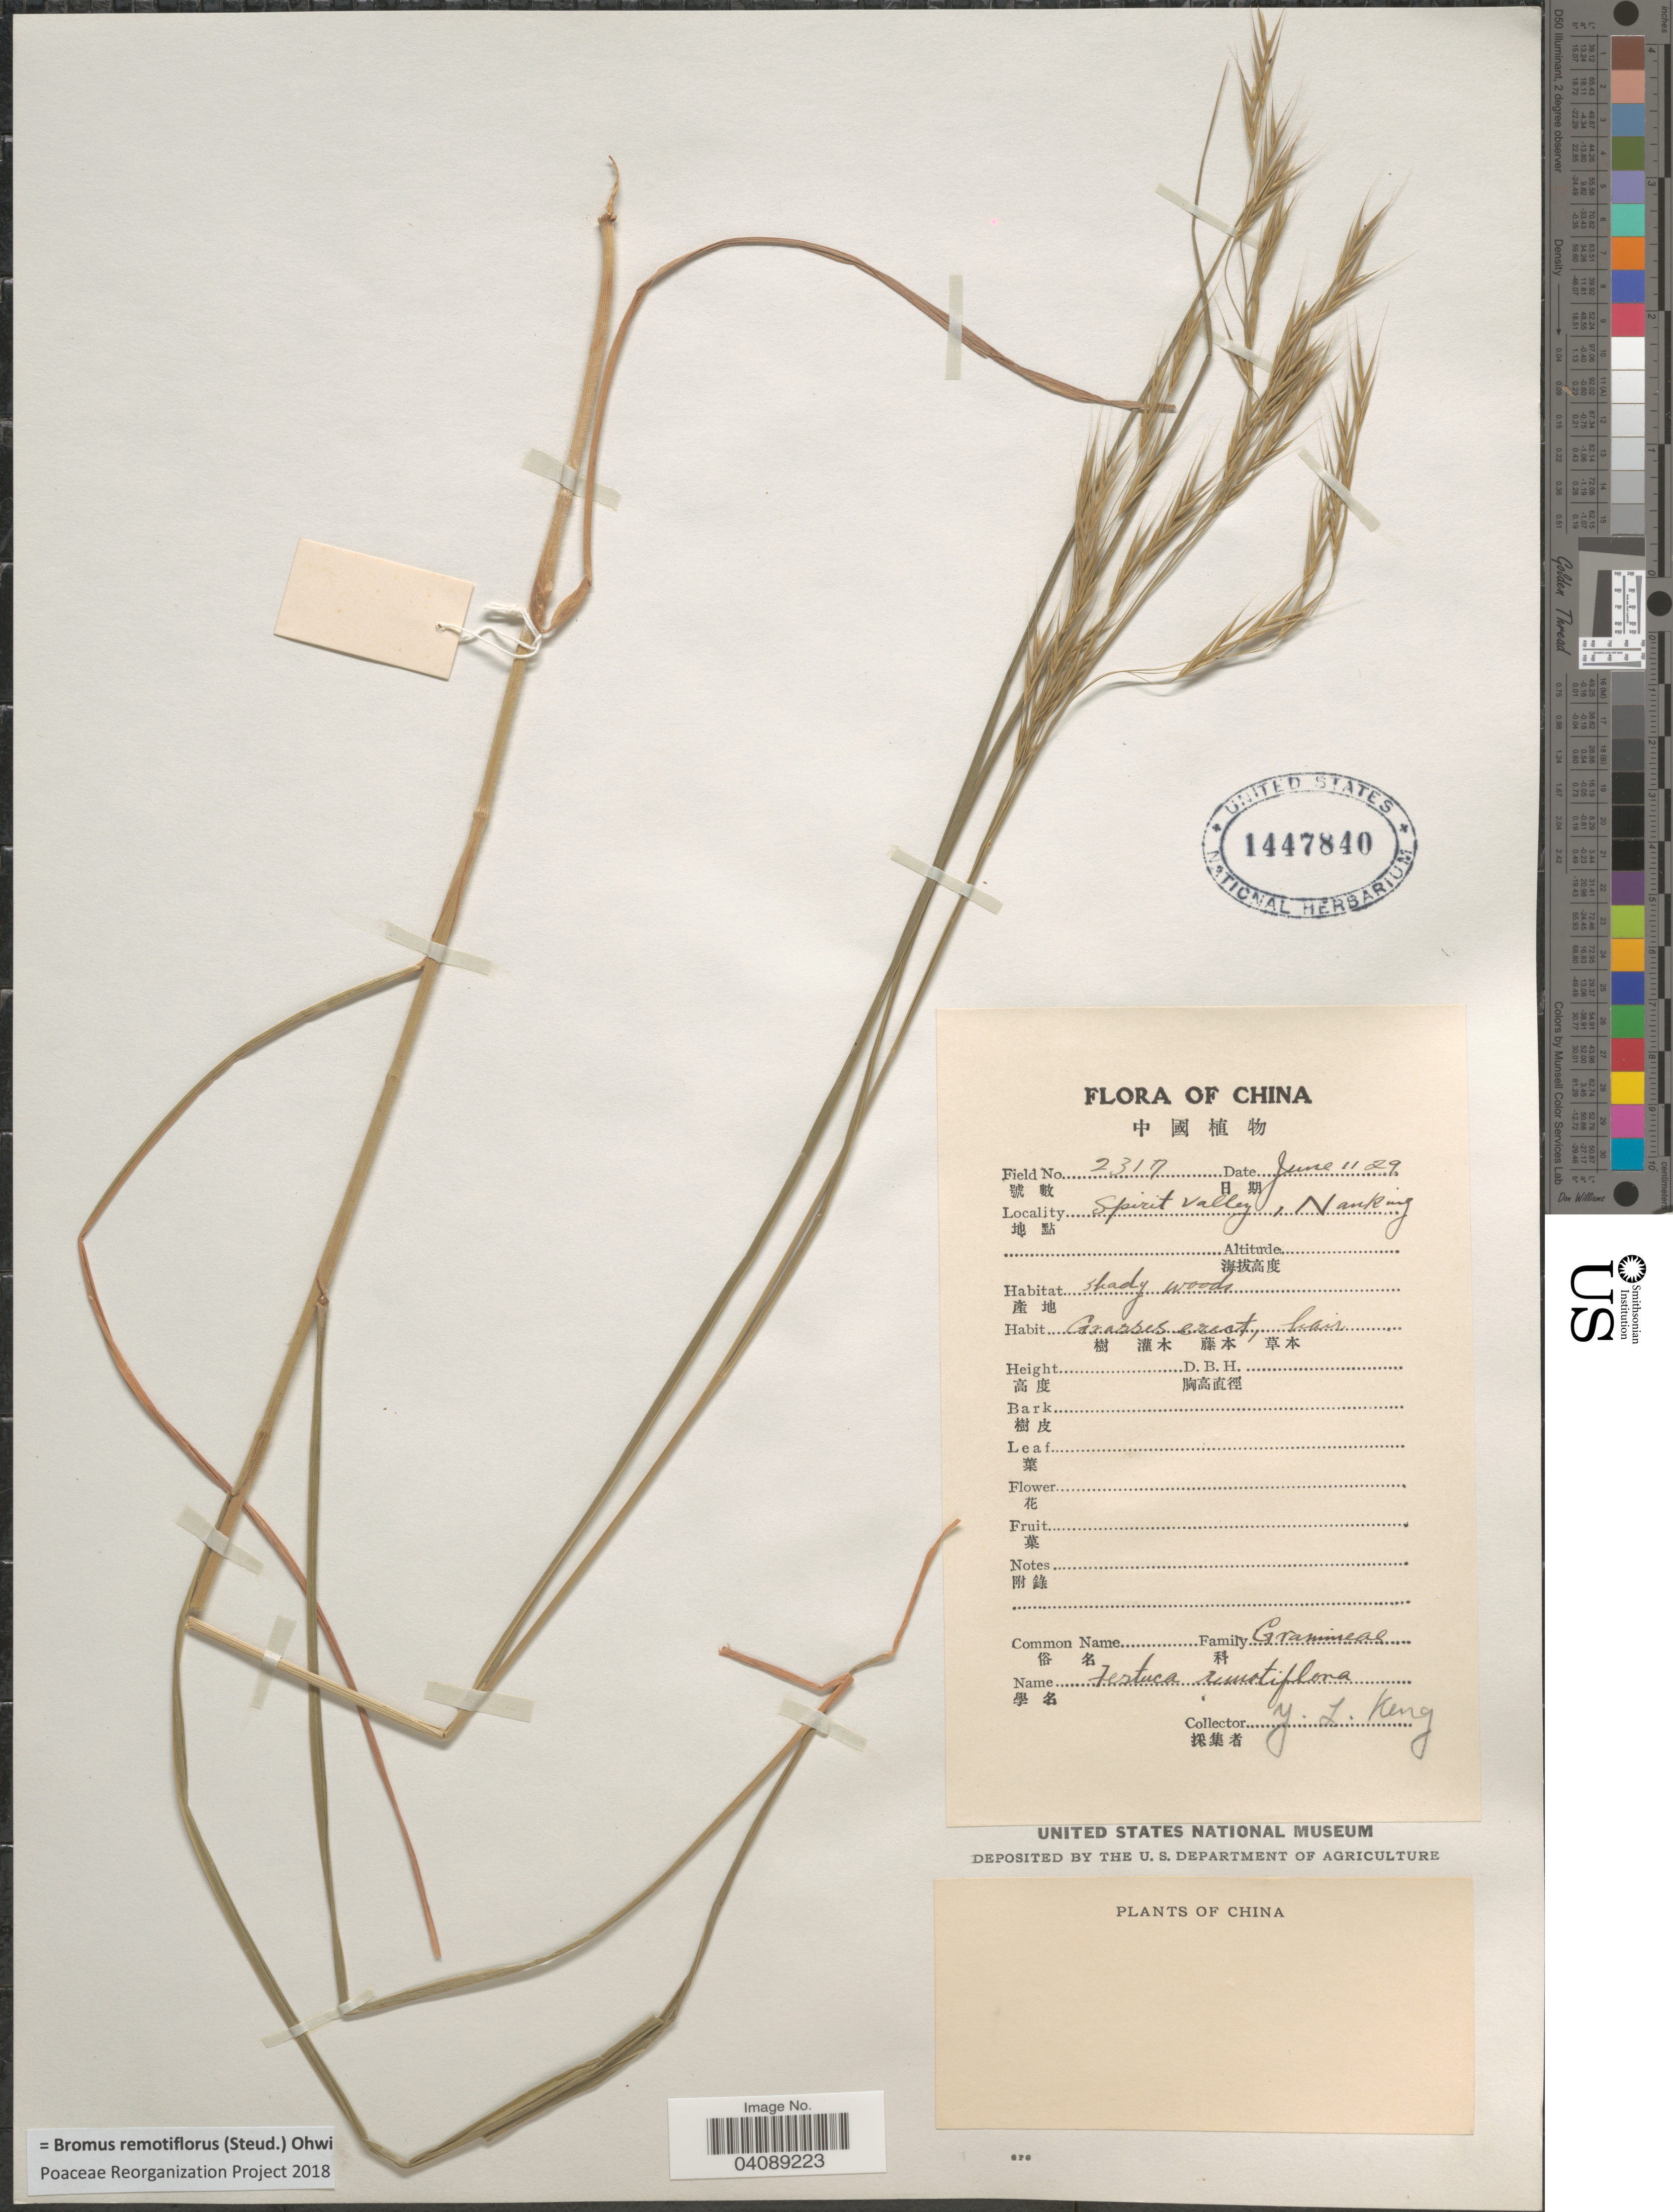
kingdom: Plantae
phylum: Tracheophyta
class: Liliopsida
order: Poales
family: Poaceae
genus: Bromus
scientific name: Bromus remotiflorus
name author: (Steud.) Ohwi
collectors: Y. L. Keng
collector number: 2317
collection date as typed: Transcribed d/m/y: 11/6/29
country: China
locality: Spirit Valley, Nanking.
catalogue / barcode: US 1447840